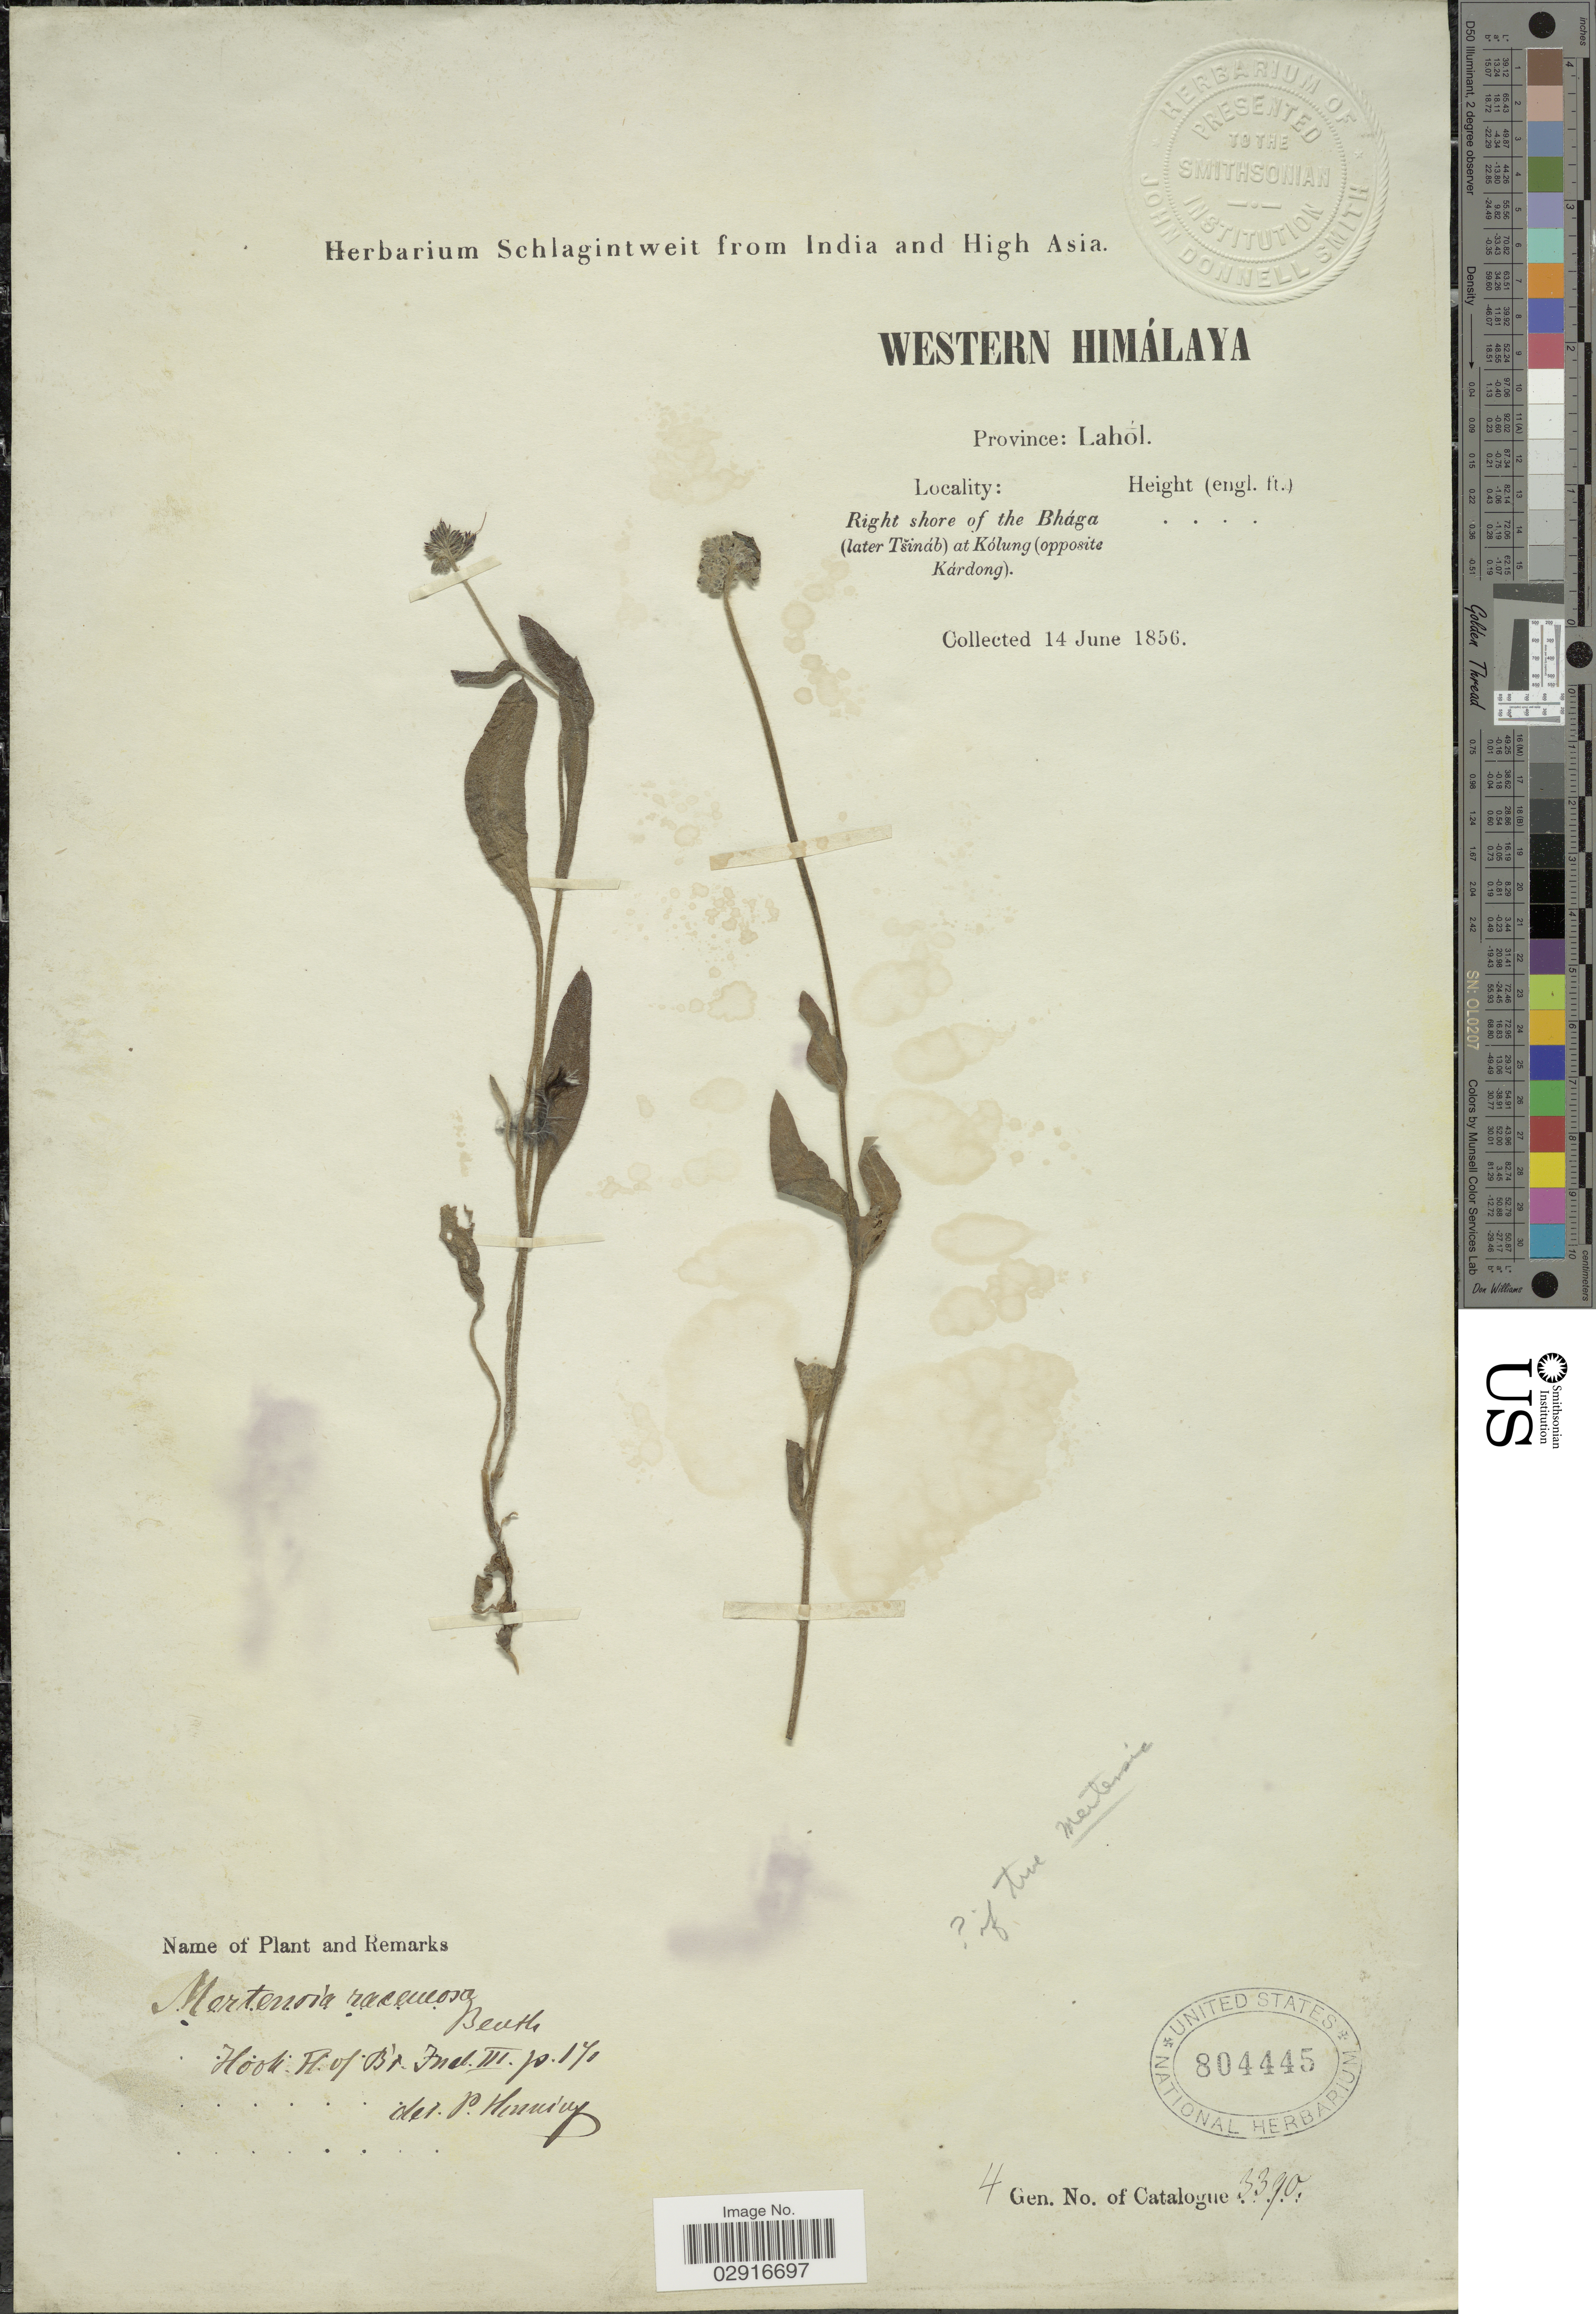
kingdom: Plantae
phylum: Tracheophyta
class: Magnoliopsida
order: Boraginales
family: Boraginaceae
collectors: ex herb. Schlagintweit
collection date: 1856-06-14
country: India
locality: Western Himálaya. Province: Lahól. Right shore of the Bhága (later Tsináb) at Kólung (opposite Kárdong).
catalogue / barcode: US 804445